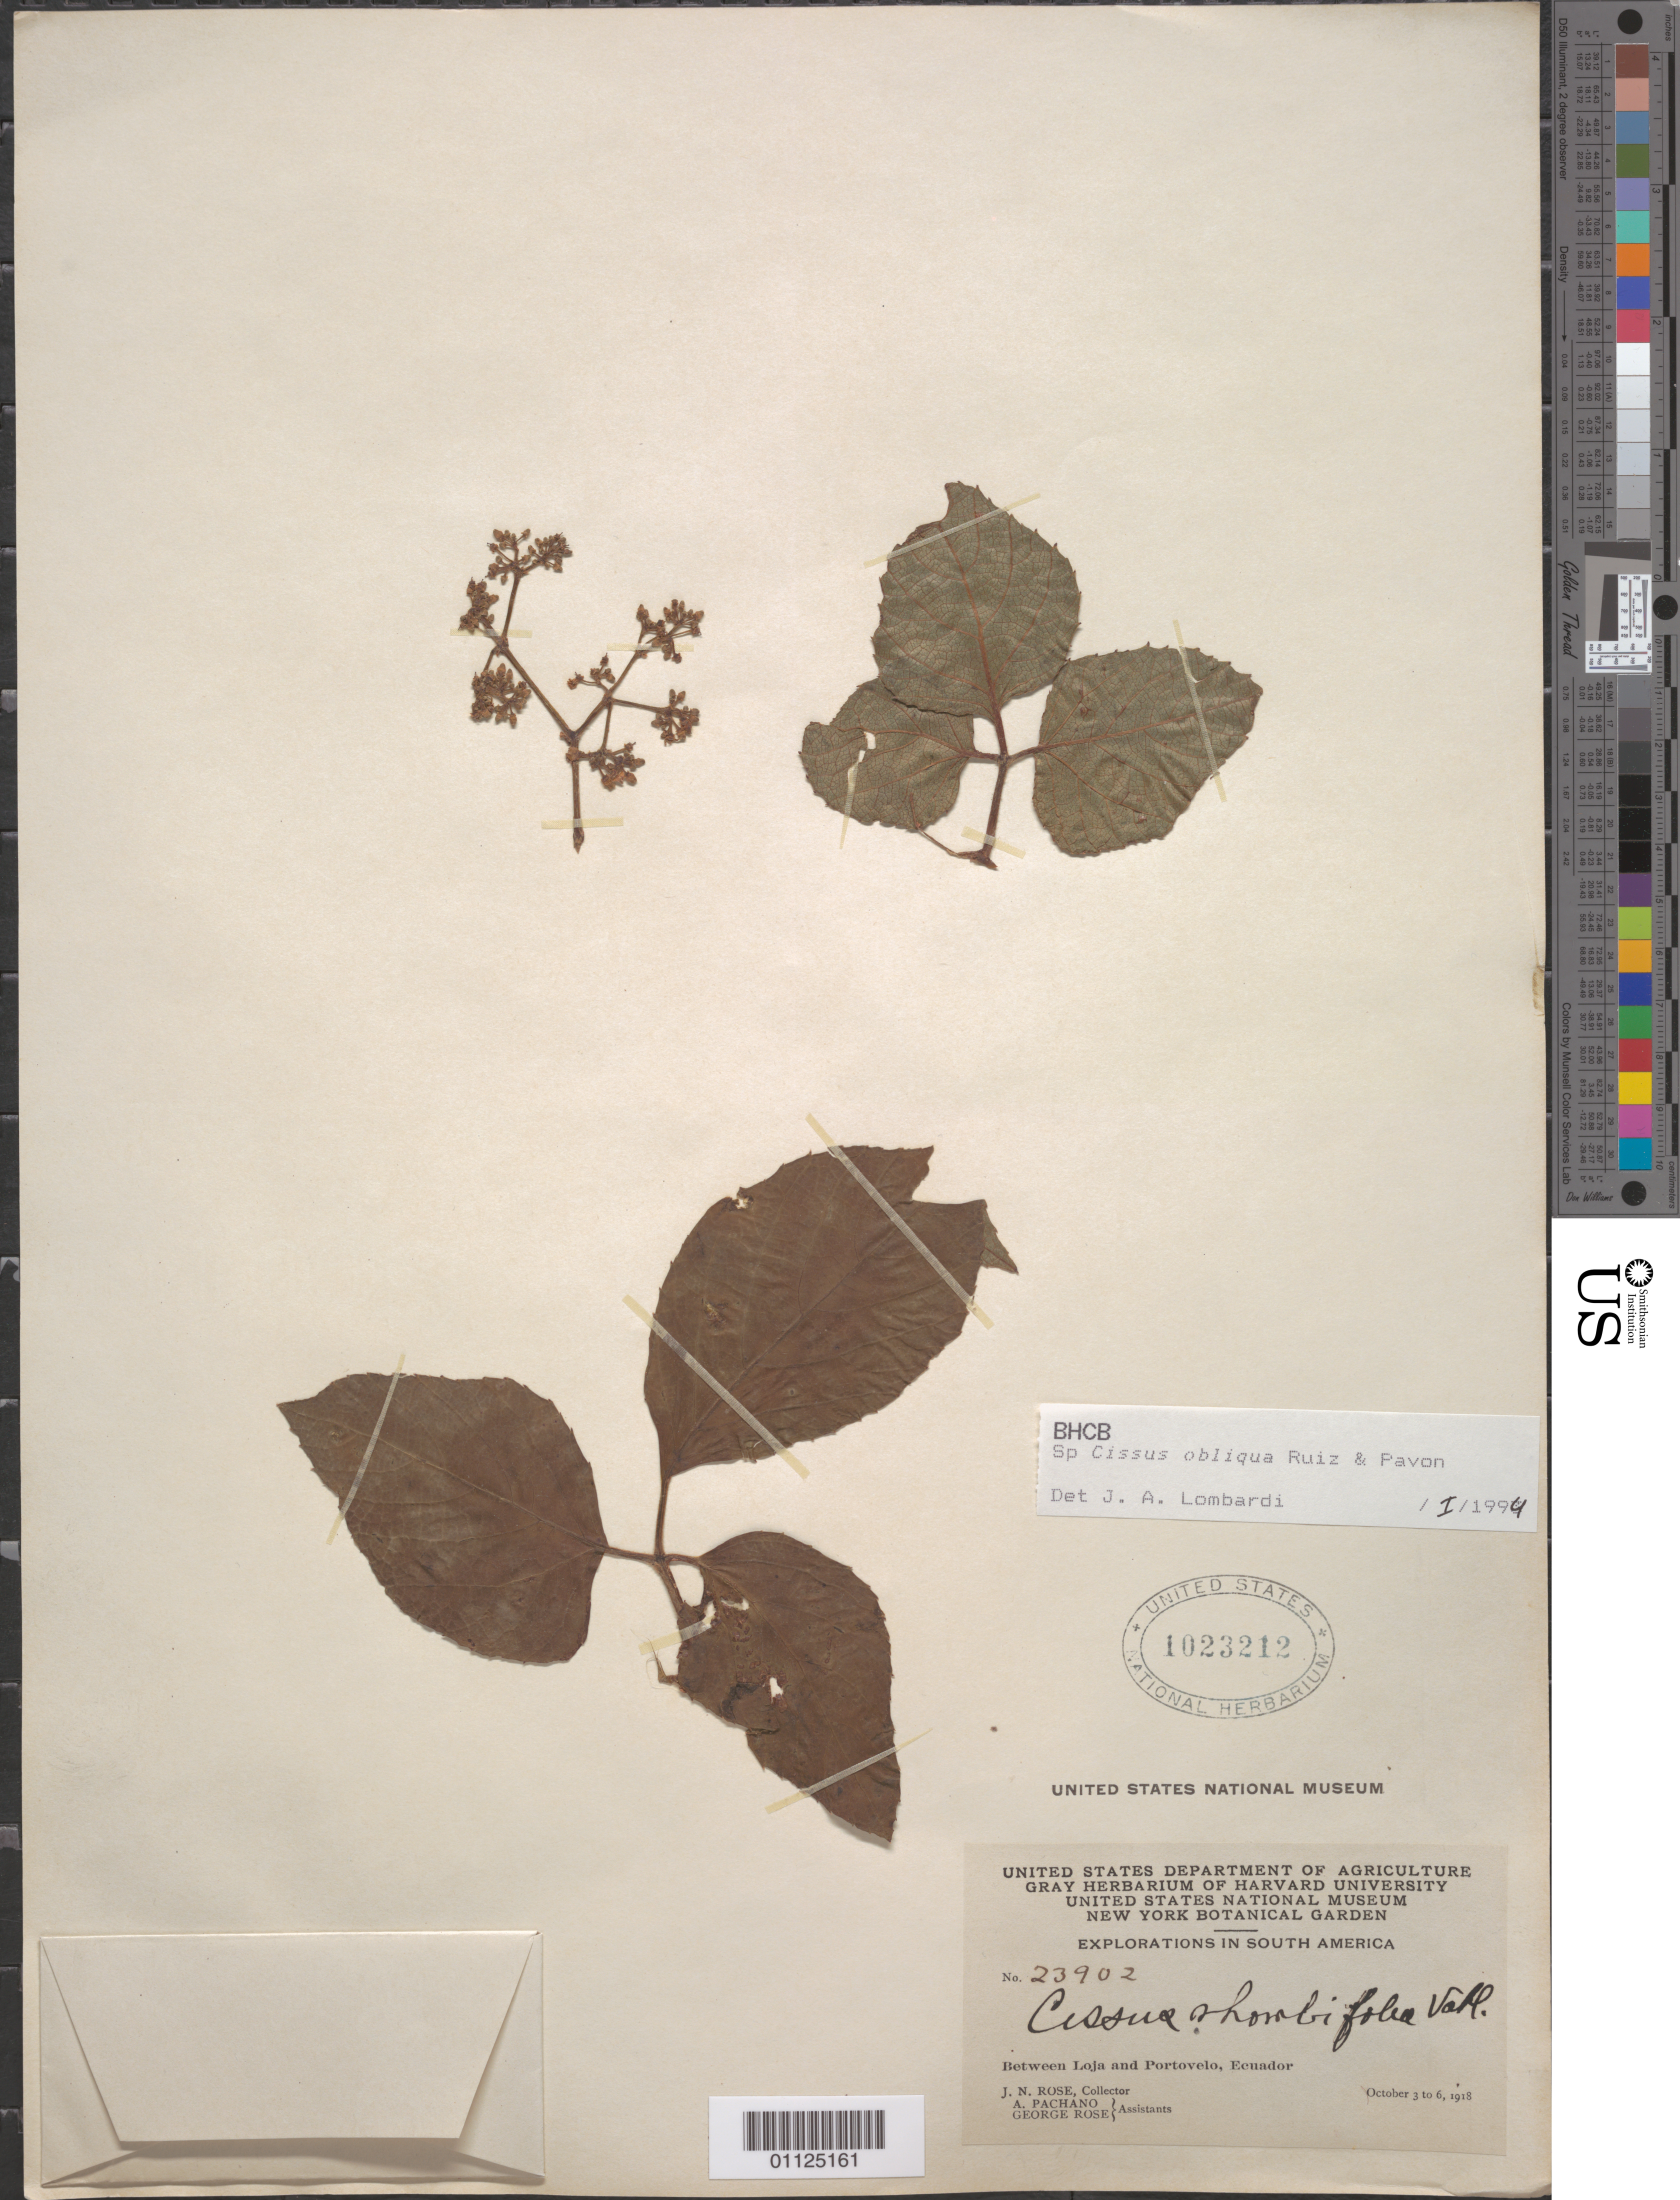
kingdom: Plantae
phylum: Tracheophyta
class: Magnoliopsida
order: Vitales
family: Vitaceae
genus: Cissus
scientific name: Cissus obliqua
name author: Ruiz & Pav.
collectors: J. N. Rose, A. Pachano & G. Rose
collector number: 23902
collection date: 1918-10-03/1918-10-06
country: Ecuador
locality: Between Loja and Portovelo.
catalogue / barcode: US 1023212